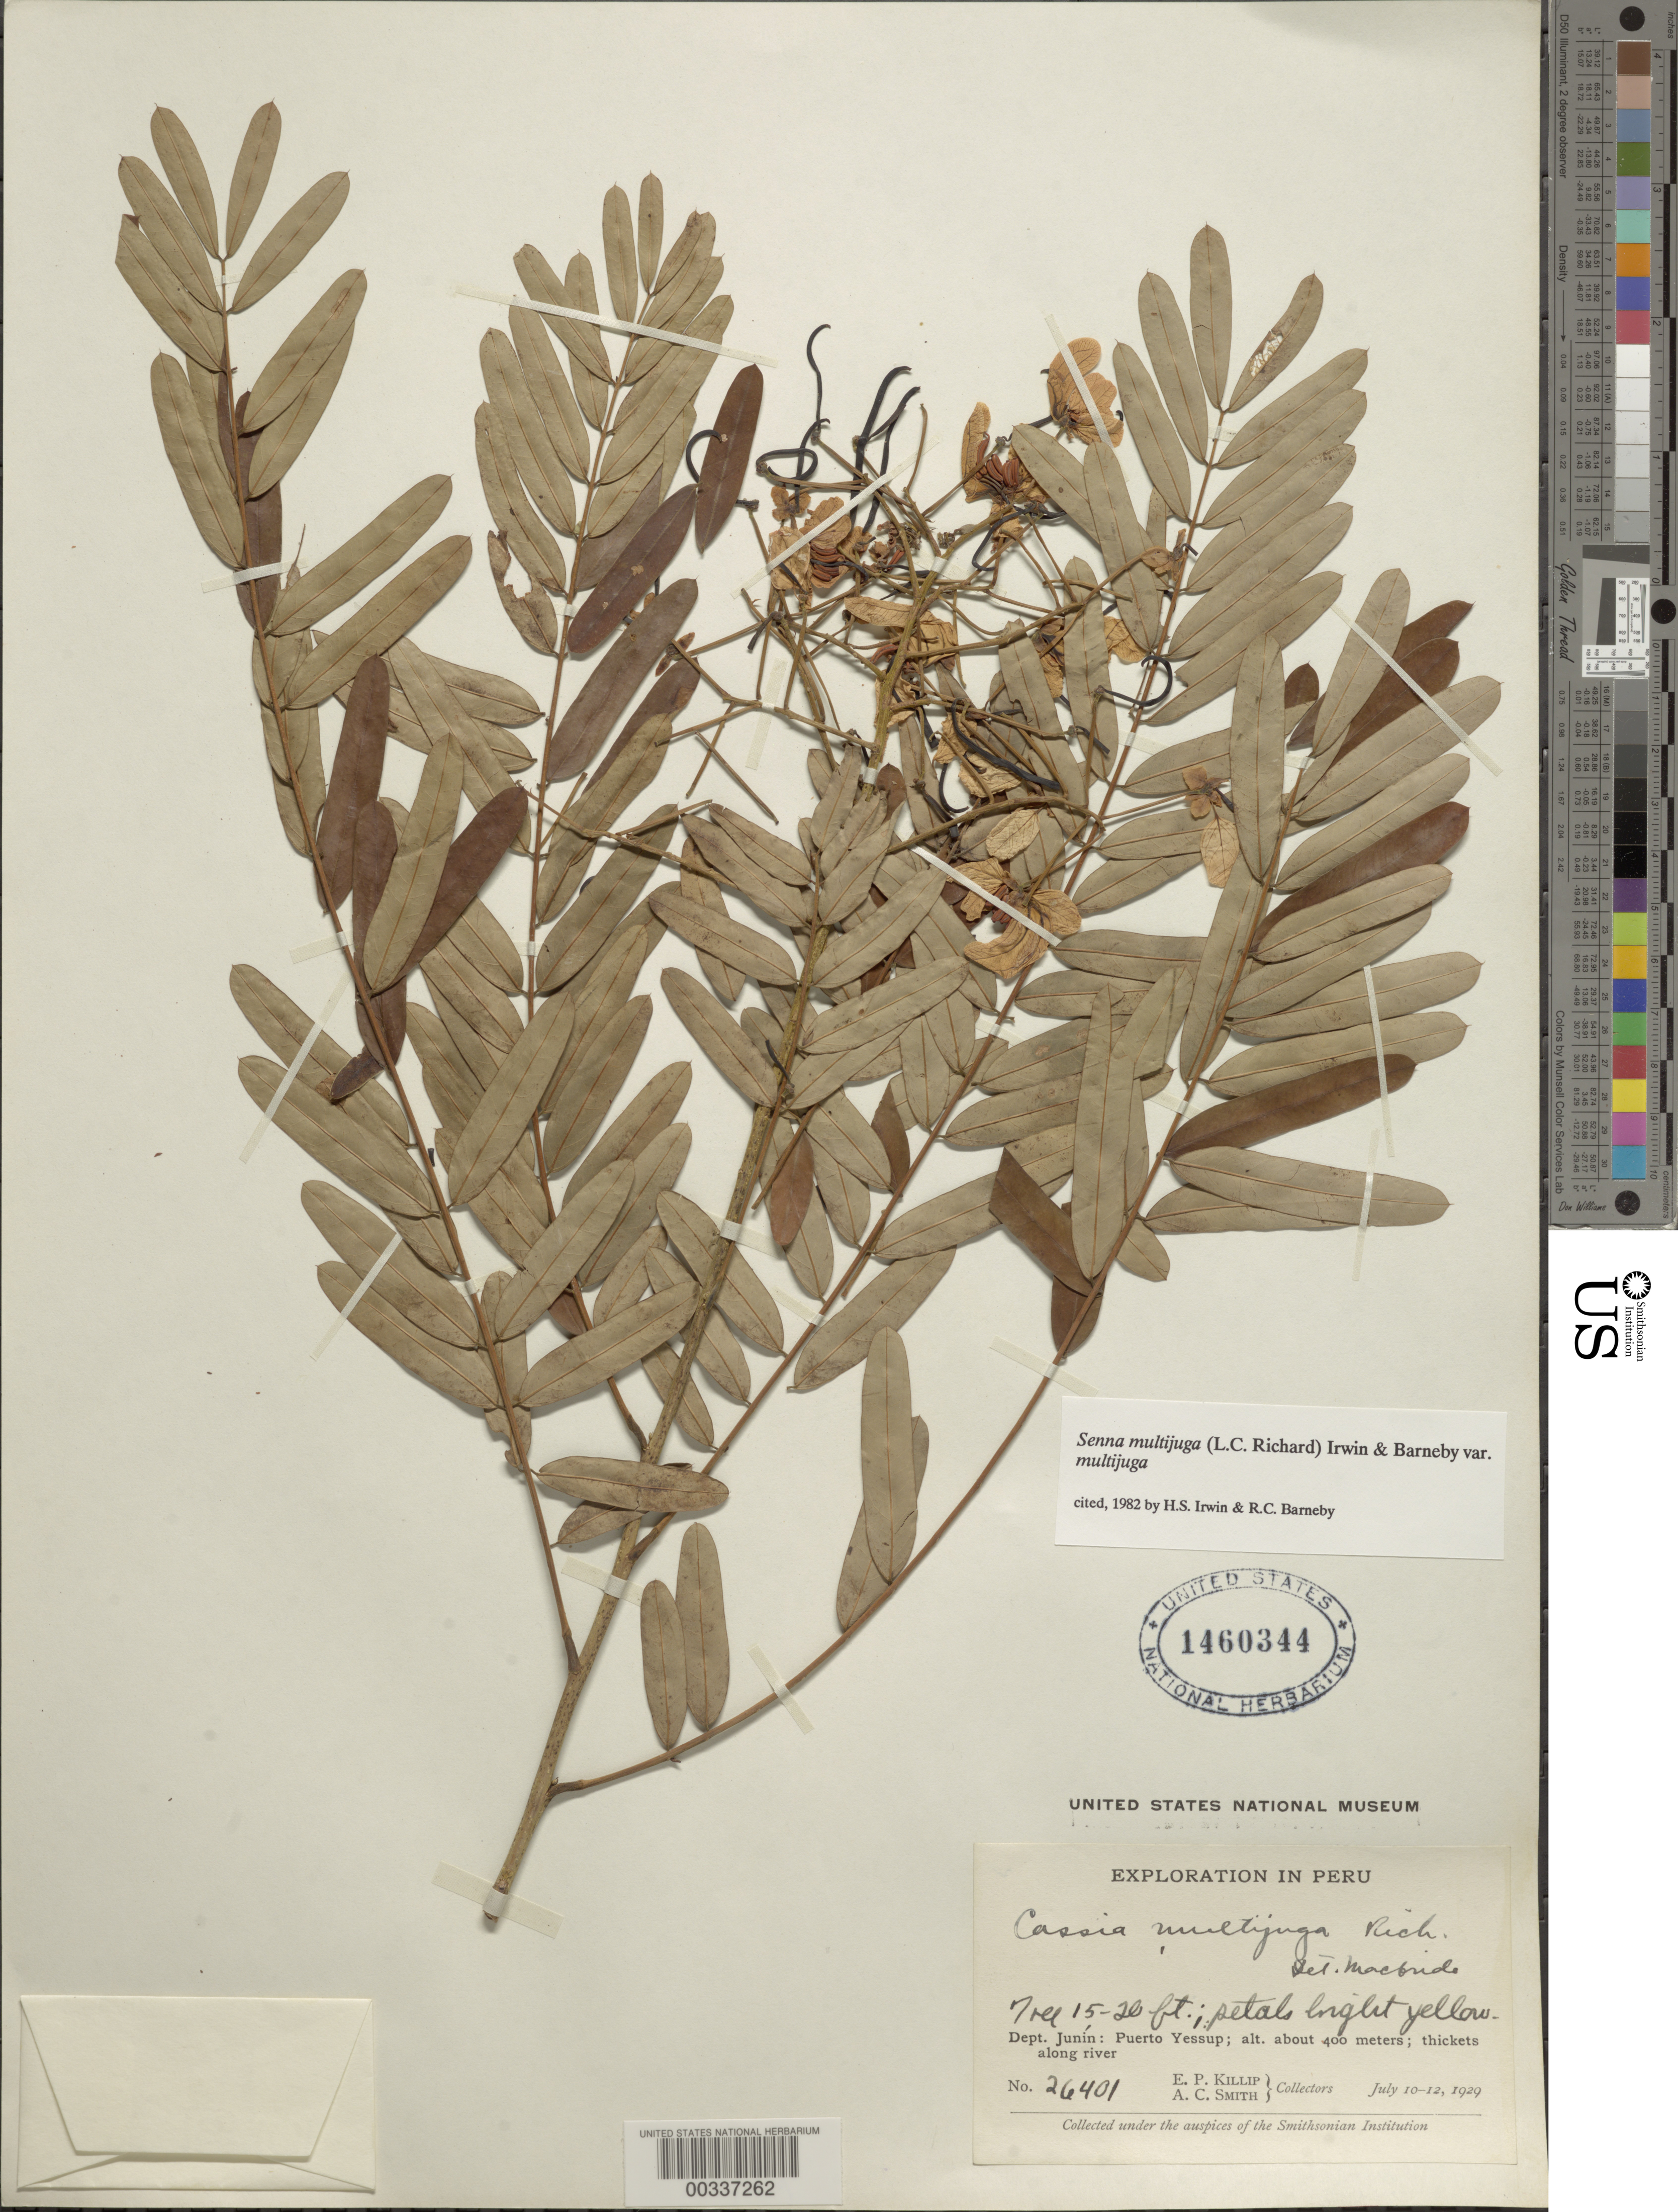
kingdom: Plantae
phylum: Tracheophyta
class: Magnoliopsida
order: Fabales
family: Fabaceae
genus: Senna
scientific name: Senna multijuga var. multijuga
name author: (Rich.) H.S. Irwin & Barneby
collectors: E. P. Killip & A. C. Smith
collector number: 26401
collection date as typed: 10 Jul 1929 to 12 Jul 1929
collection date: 1929-07-10/1929-07-12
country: Peru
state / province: Junín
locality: Puerto Yessup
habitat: Thickets along river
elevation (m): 400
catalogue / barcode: US 1460344